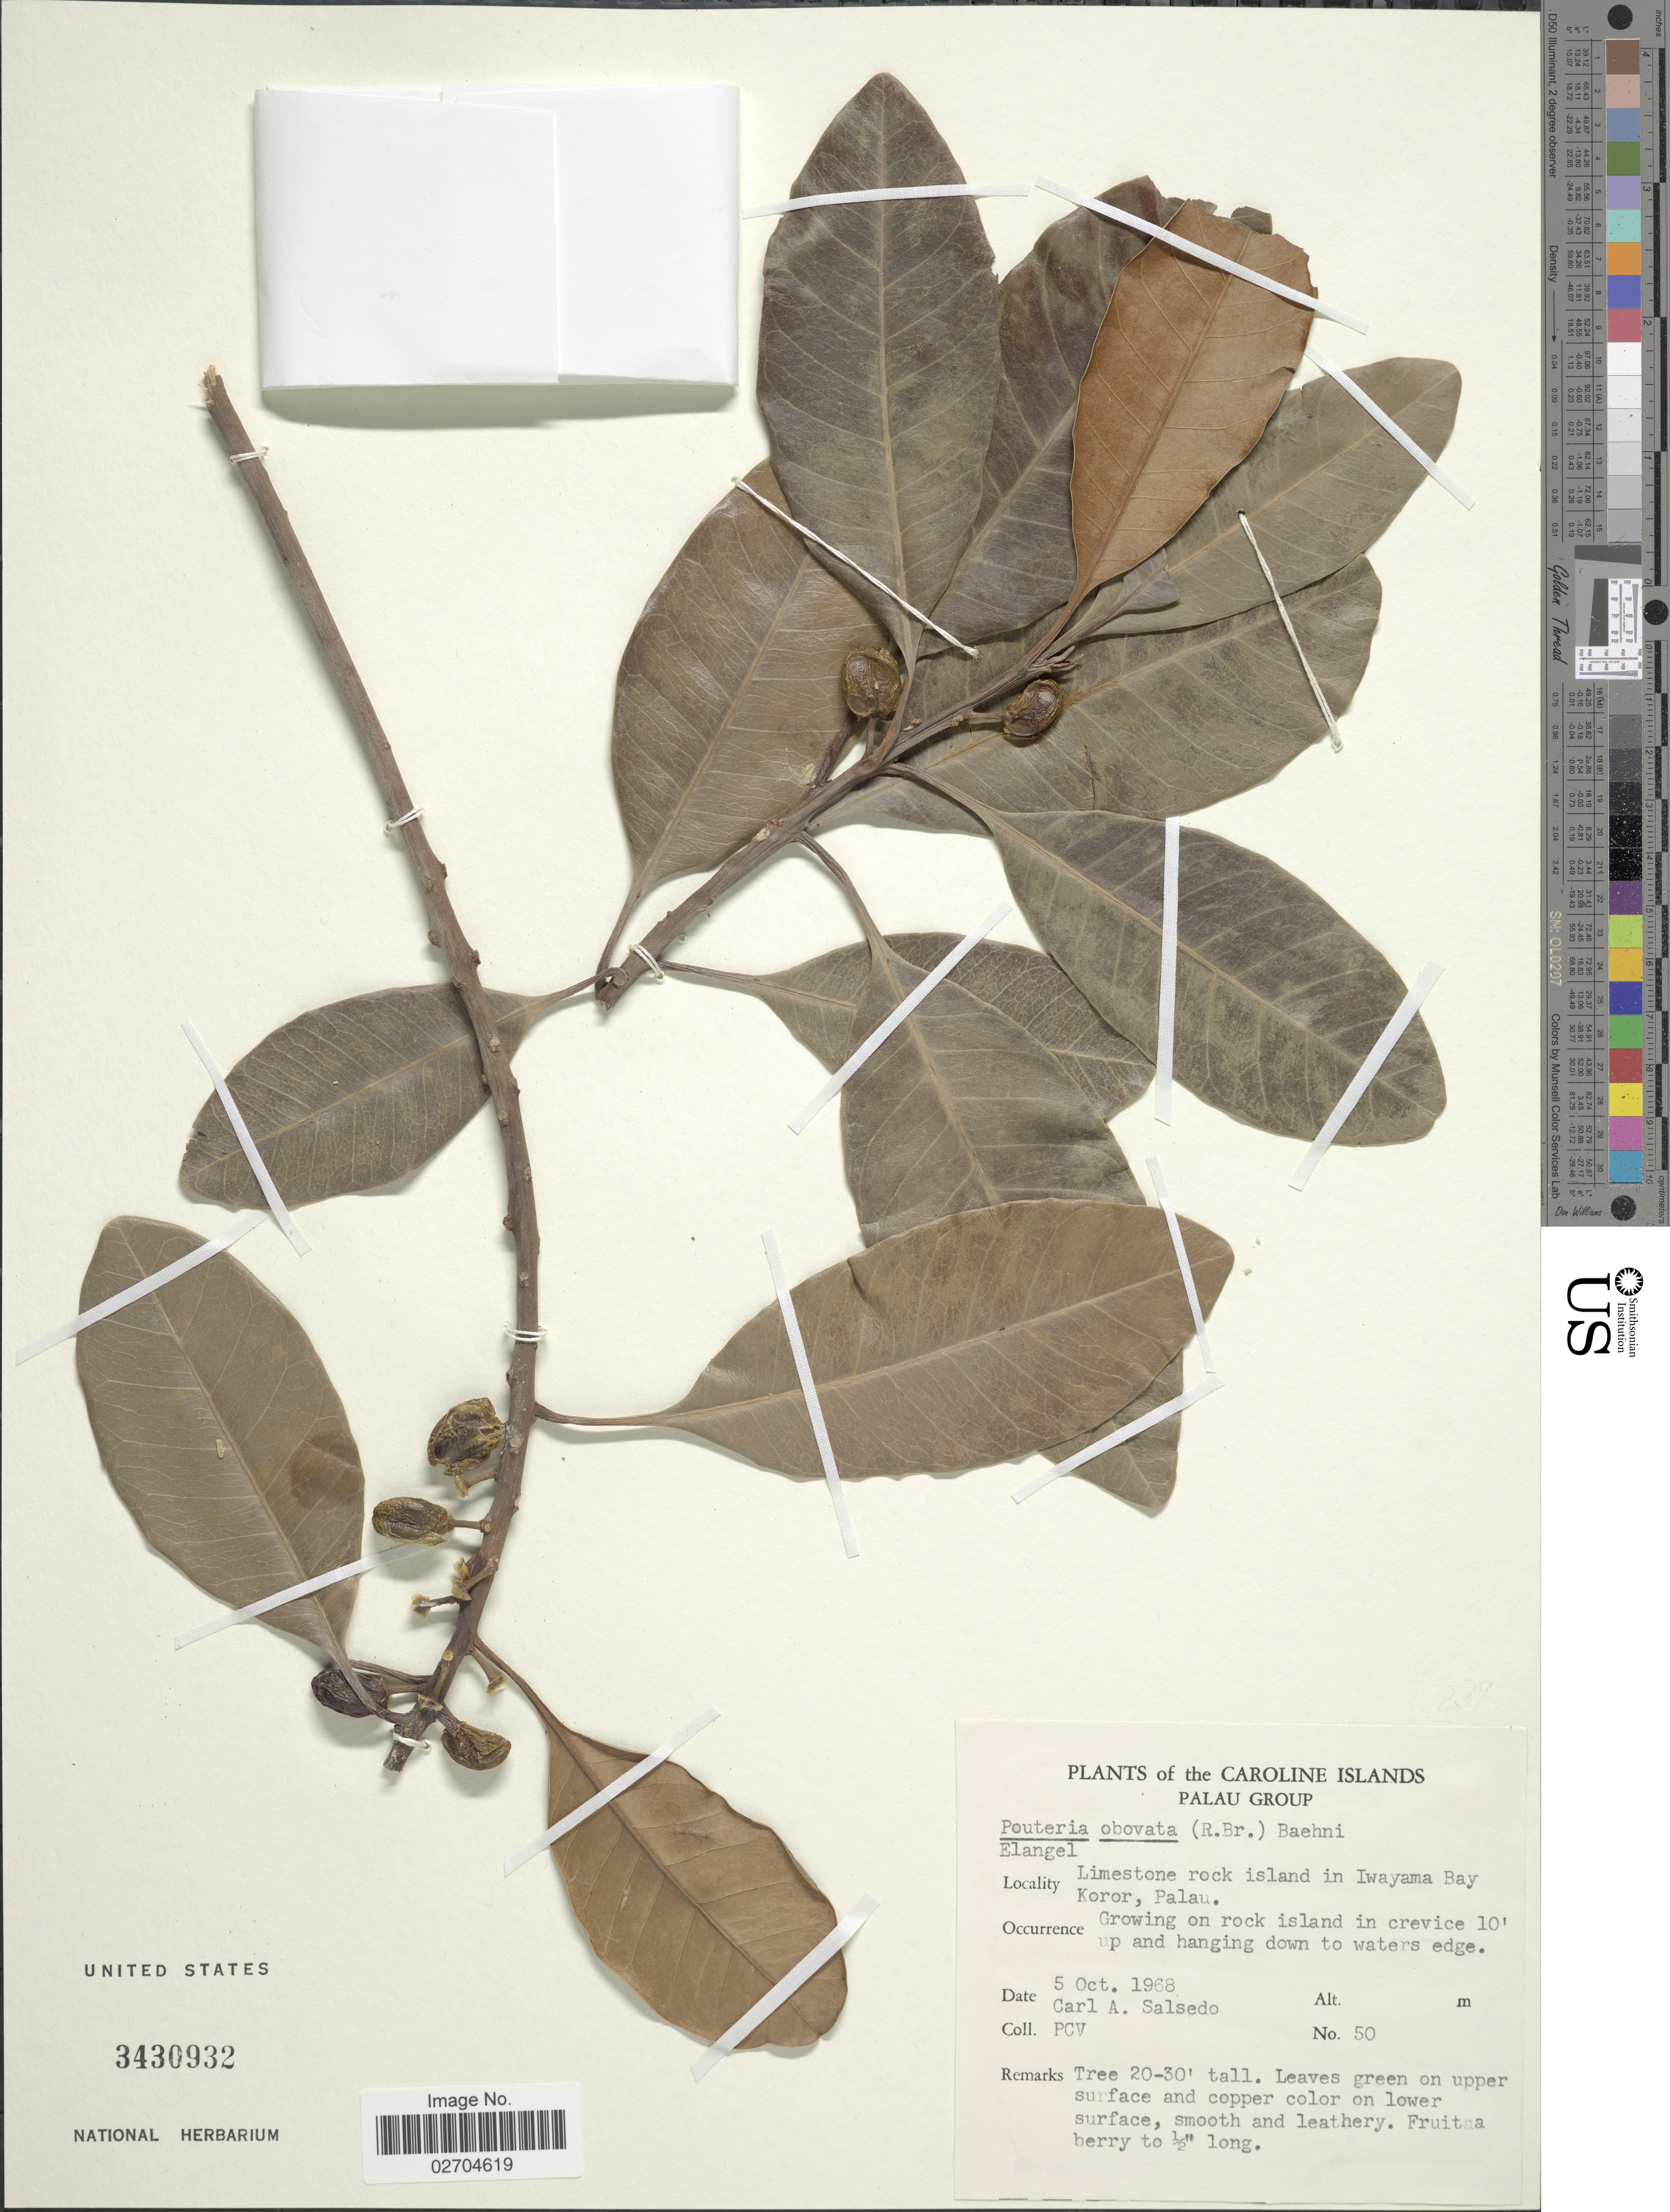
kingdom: Plantae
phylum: Tracheophyta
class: Magnoliopsida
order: Ericales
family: Sapotaceae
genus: Planchonella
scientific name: Planchonella obovata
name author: (R. Br.) Pierre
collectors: C.A. Salsedo & P. C. V.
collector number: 50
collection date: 1968-10-05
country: Palau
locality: Caroline Islands. Palau Group. Limestone rock island in Iwayama Bay, Koror, Palau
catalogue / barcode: US 3430932